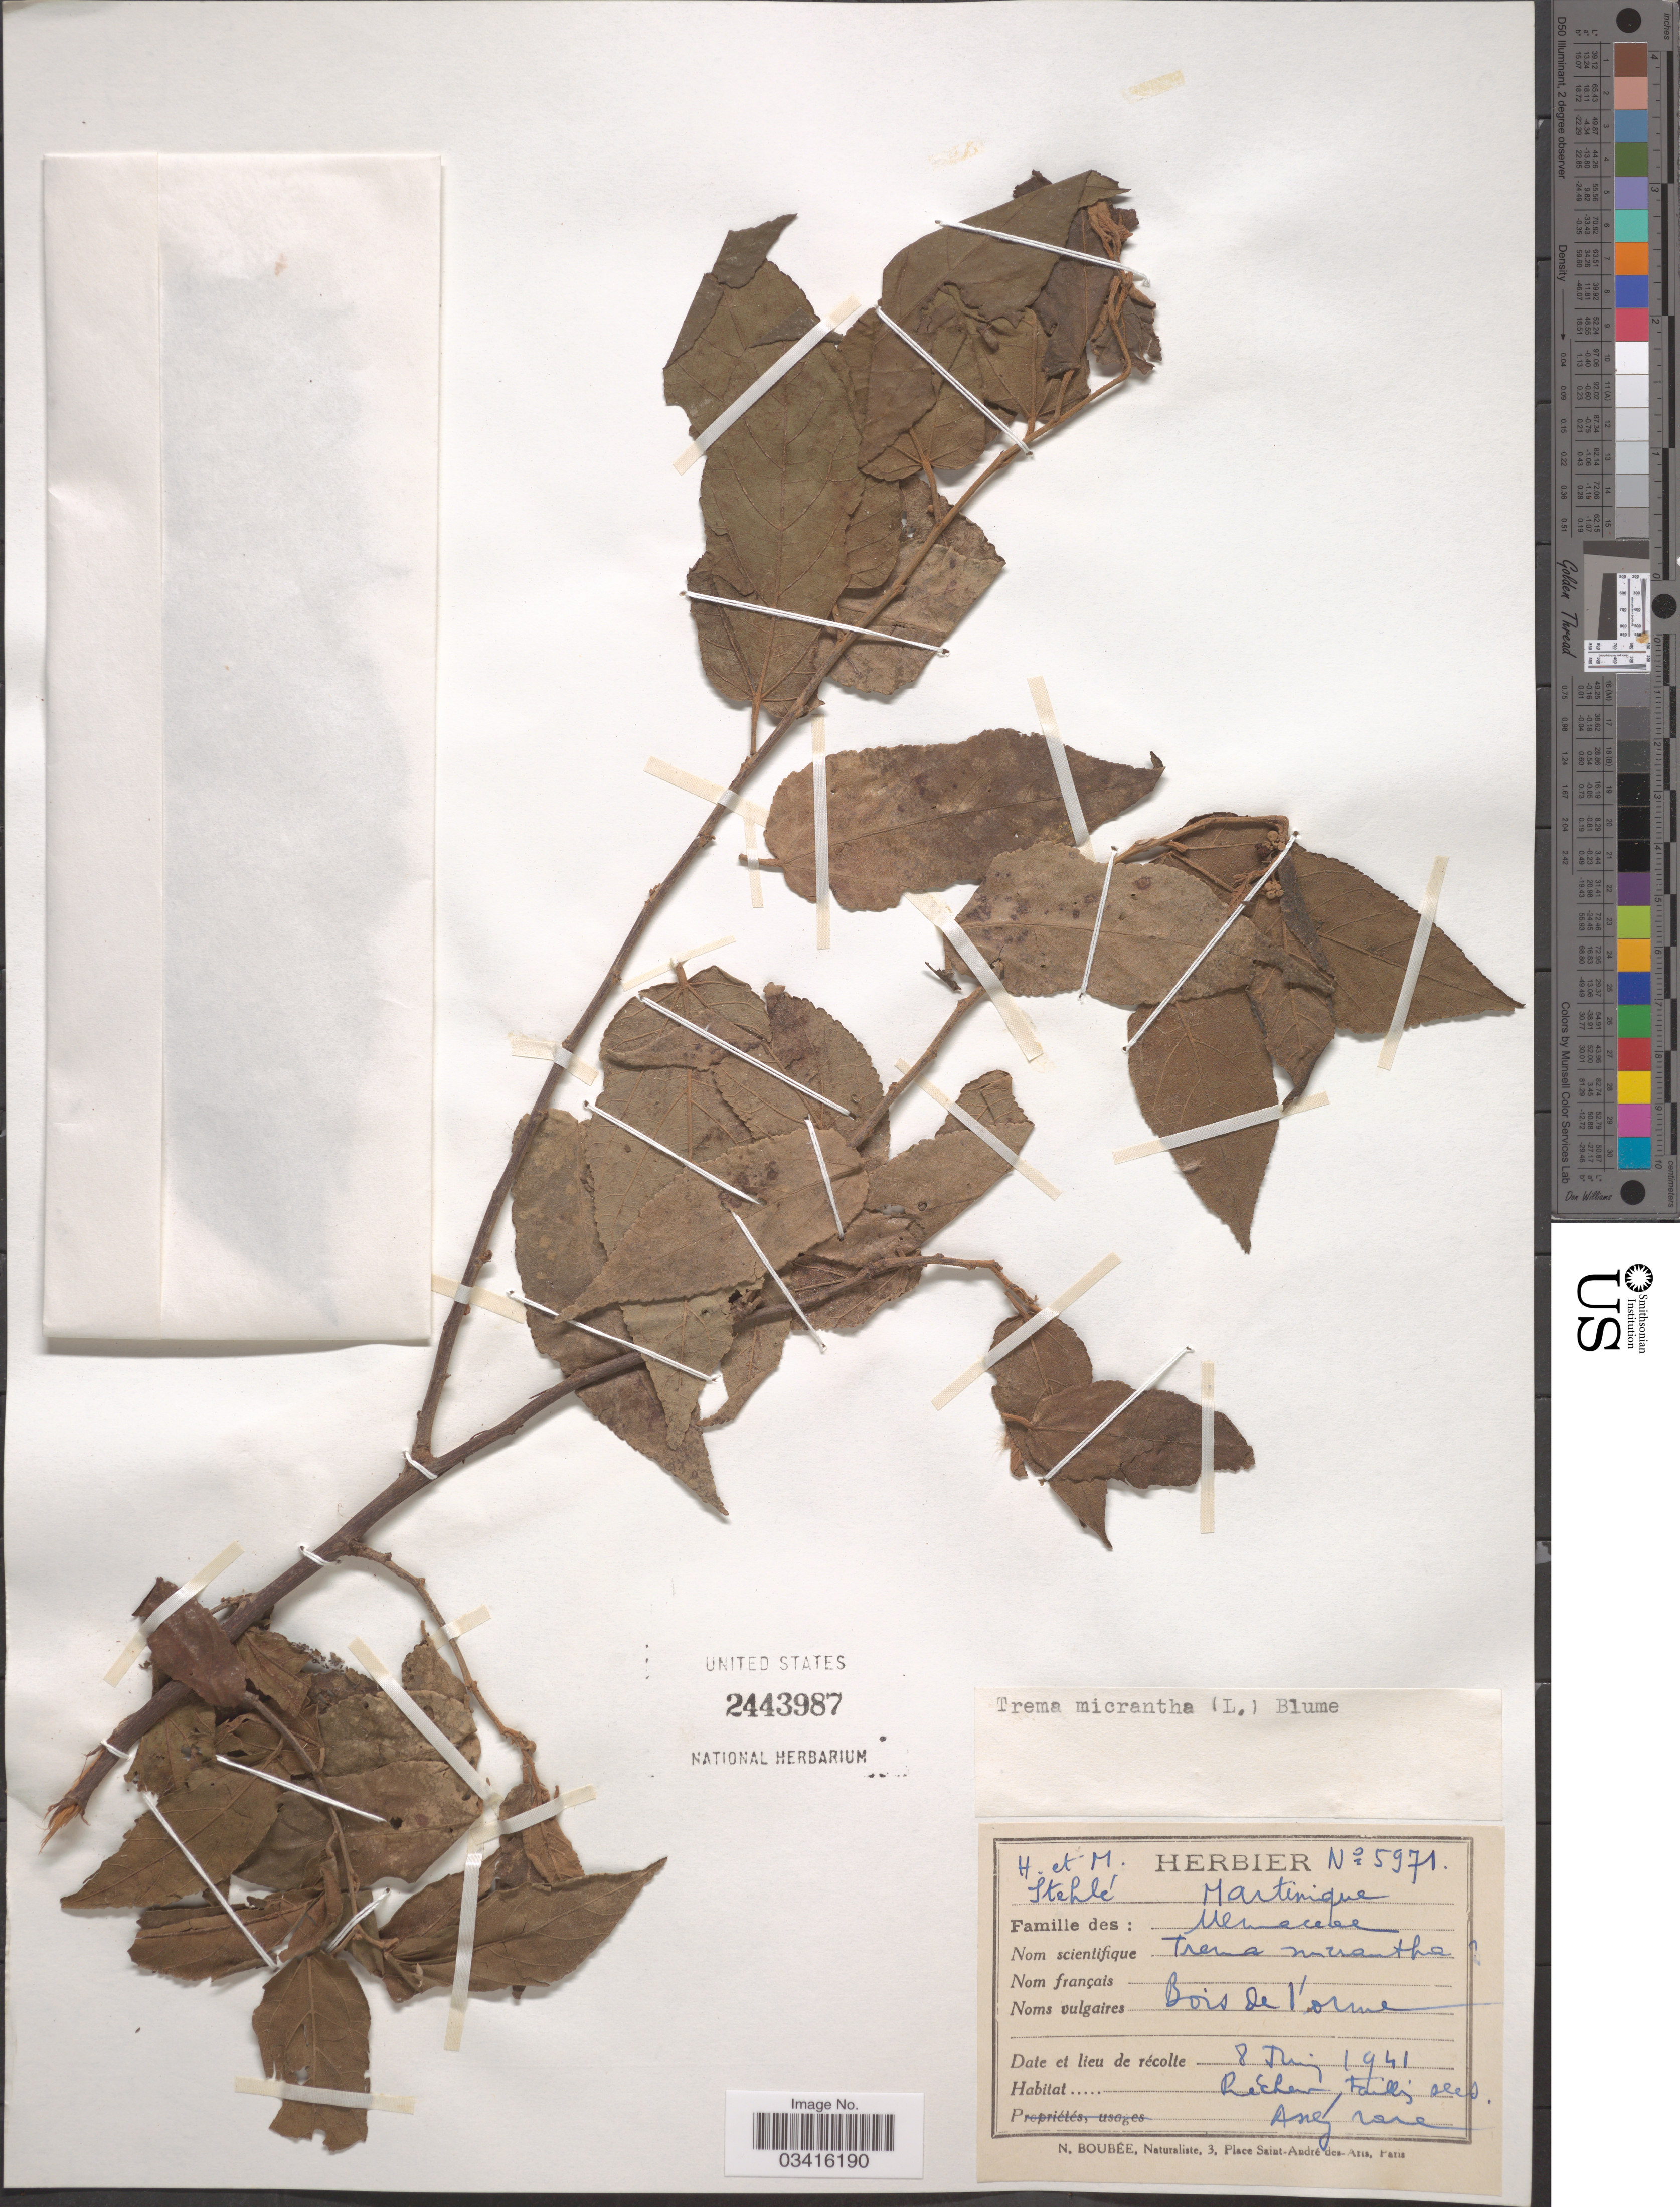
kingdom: Plantae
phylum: Tracheophyta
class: Magnoliopsida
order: Rosales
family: Cannabaceae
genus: Trema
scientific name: Trema micranthum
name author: (L.) Blume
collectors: H. Stehlé & M. Stehlé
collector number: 5971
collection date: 1941-06-08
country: Martinique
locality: Recher Falls seed. [interpreted]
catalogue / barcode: US 2443987